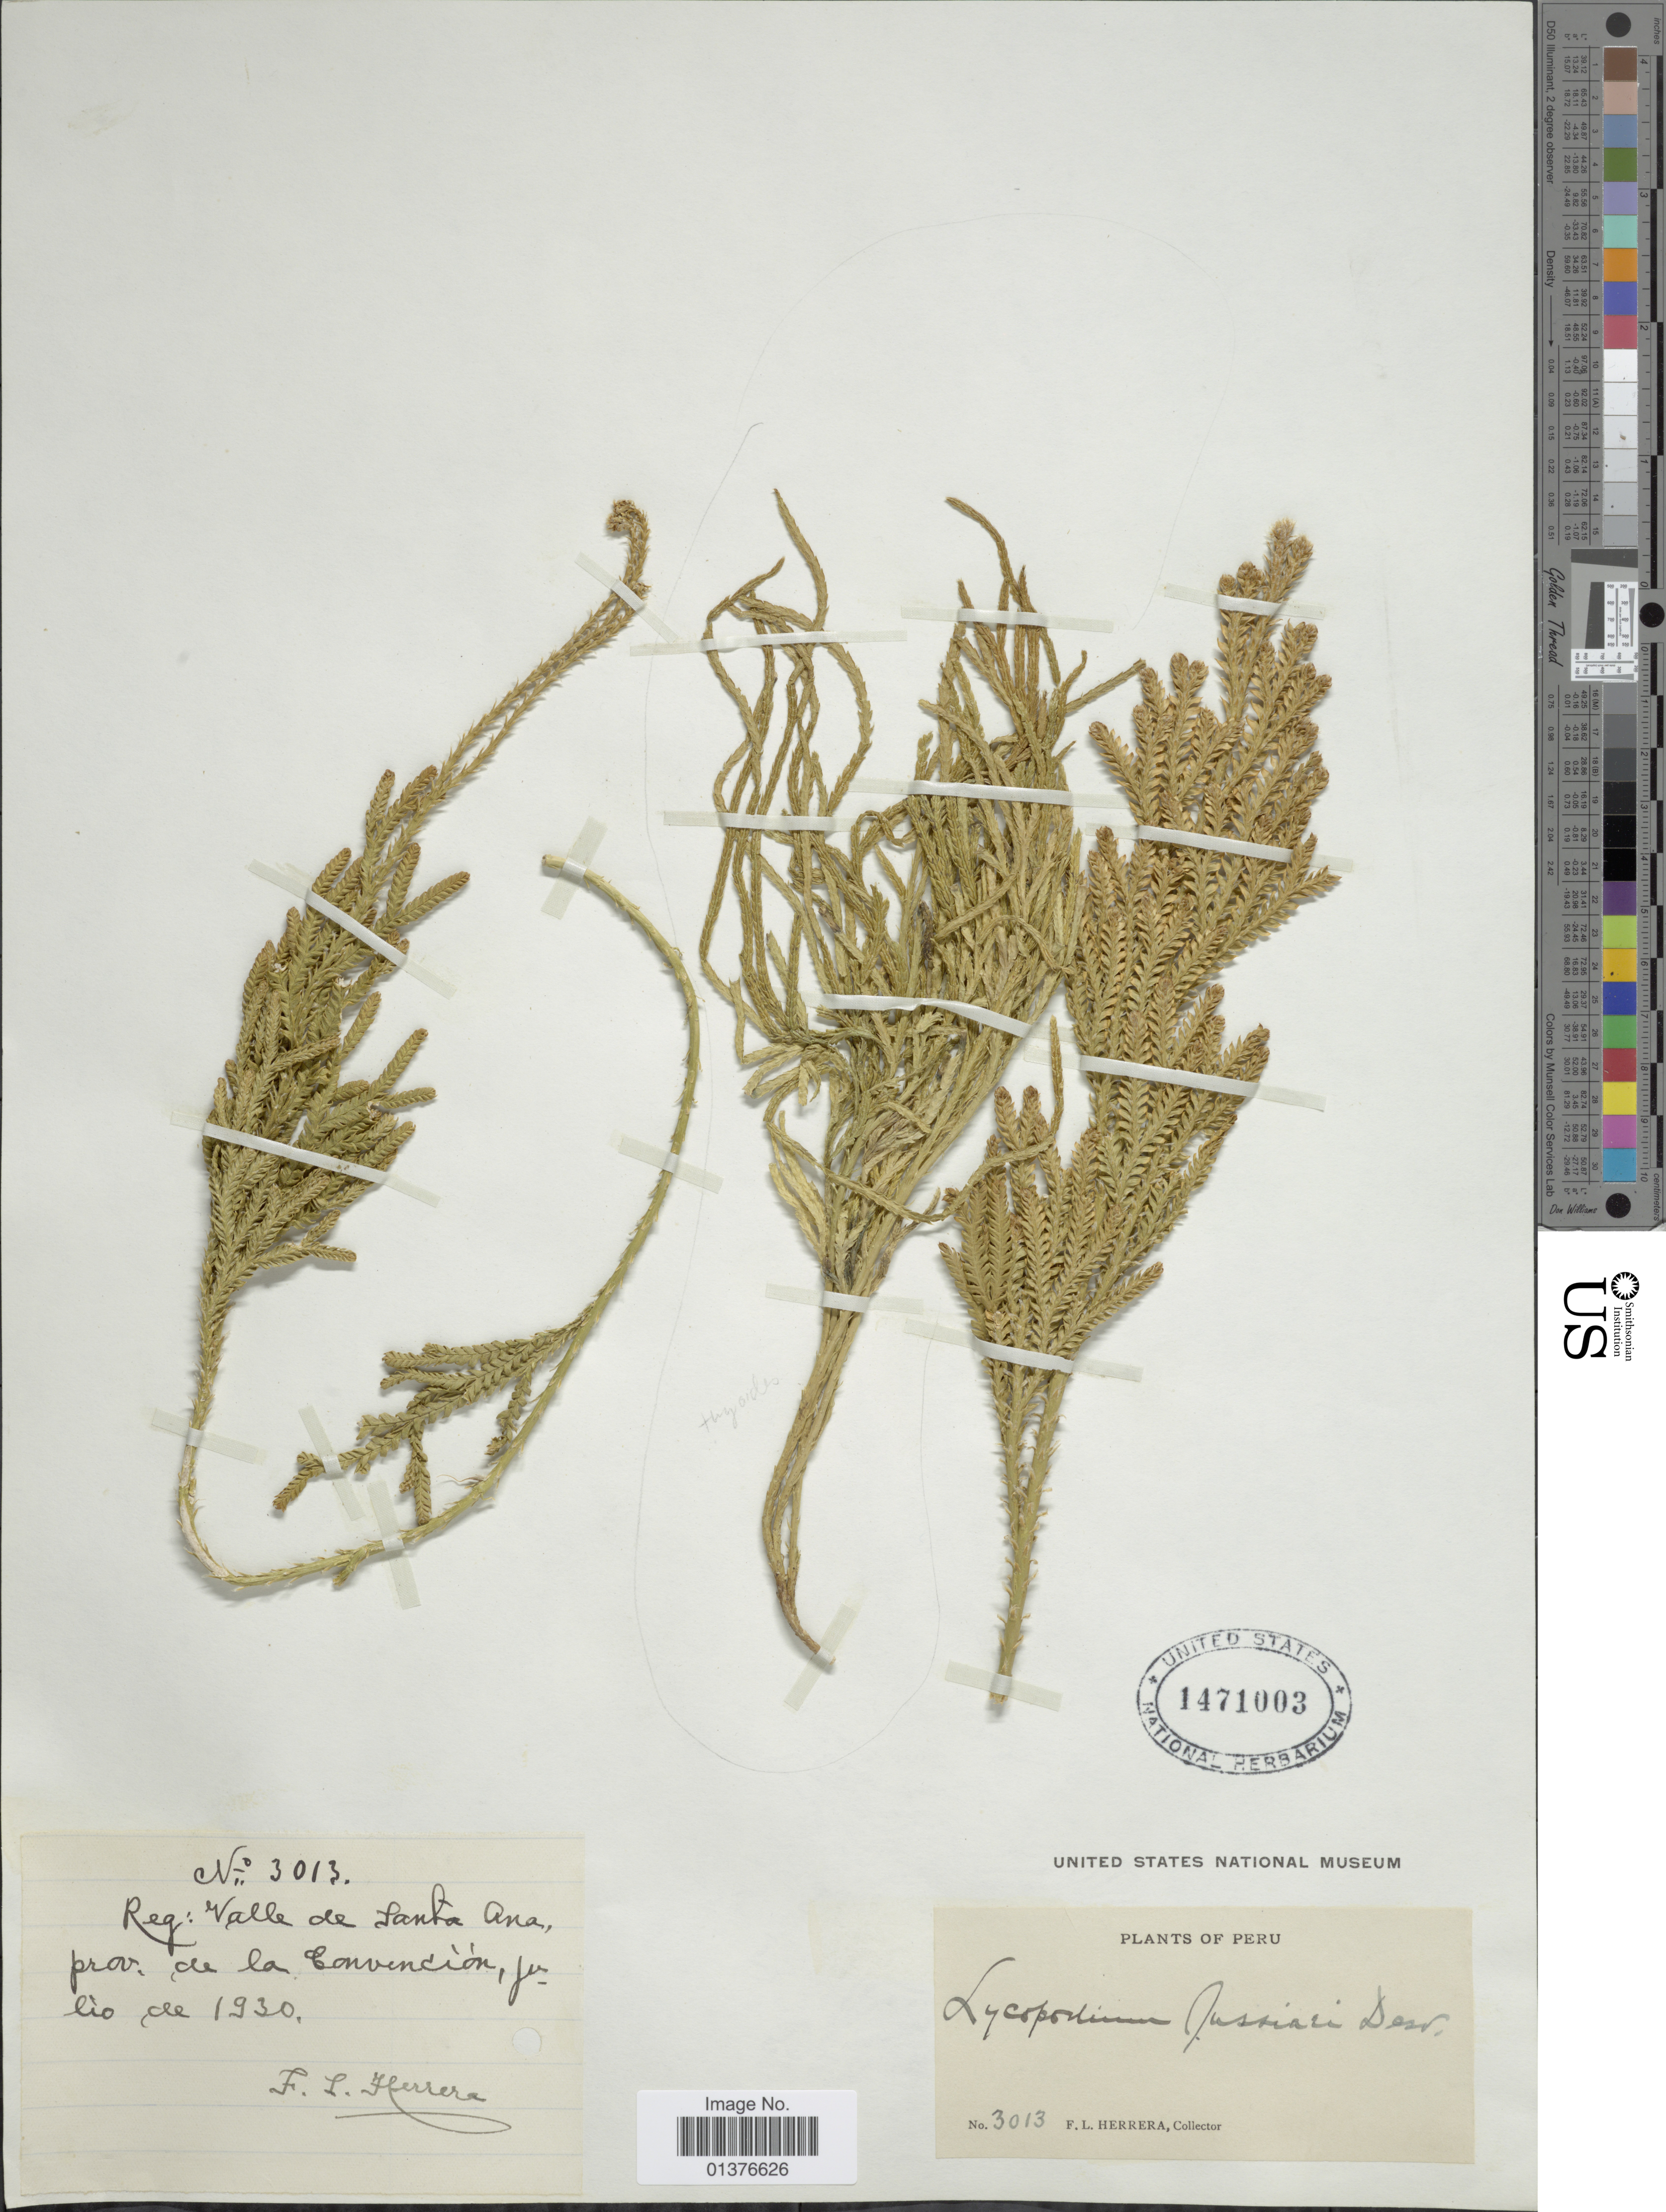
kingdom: Plantae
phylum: Tracheophyta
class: Lycopodiopsida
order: Lycopodiales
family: Lycopodiaceae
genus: Diphasium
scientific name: Diphasium jussiaei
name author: (Desv.) C. Presl ex Rothm.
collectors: F. L. Herrera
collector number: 3013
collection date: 1930-07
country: El Salvador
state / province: Santa Ana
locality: Prov. de la Convencion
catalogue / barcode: US 1471003